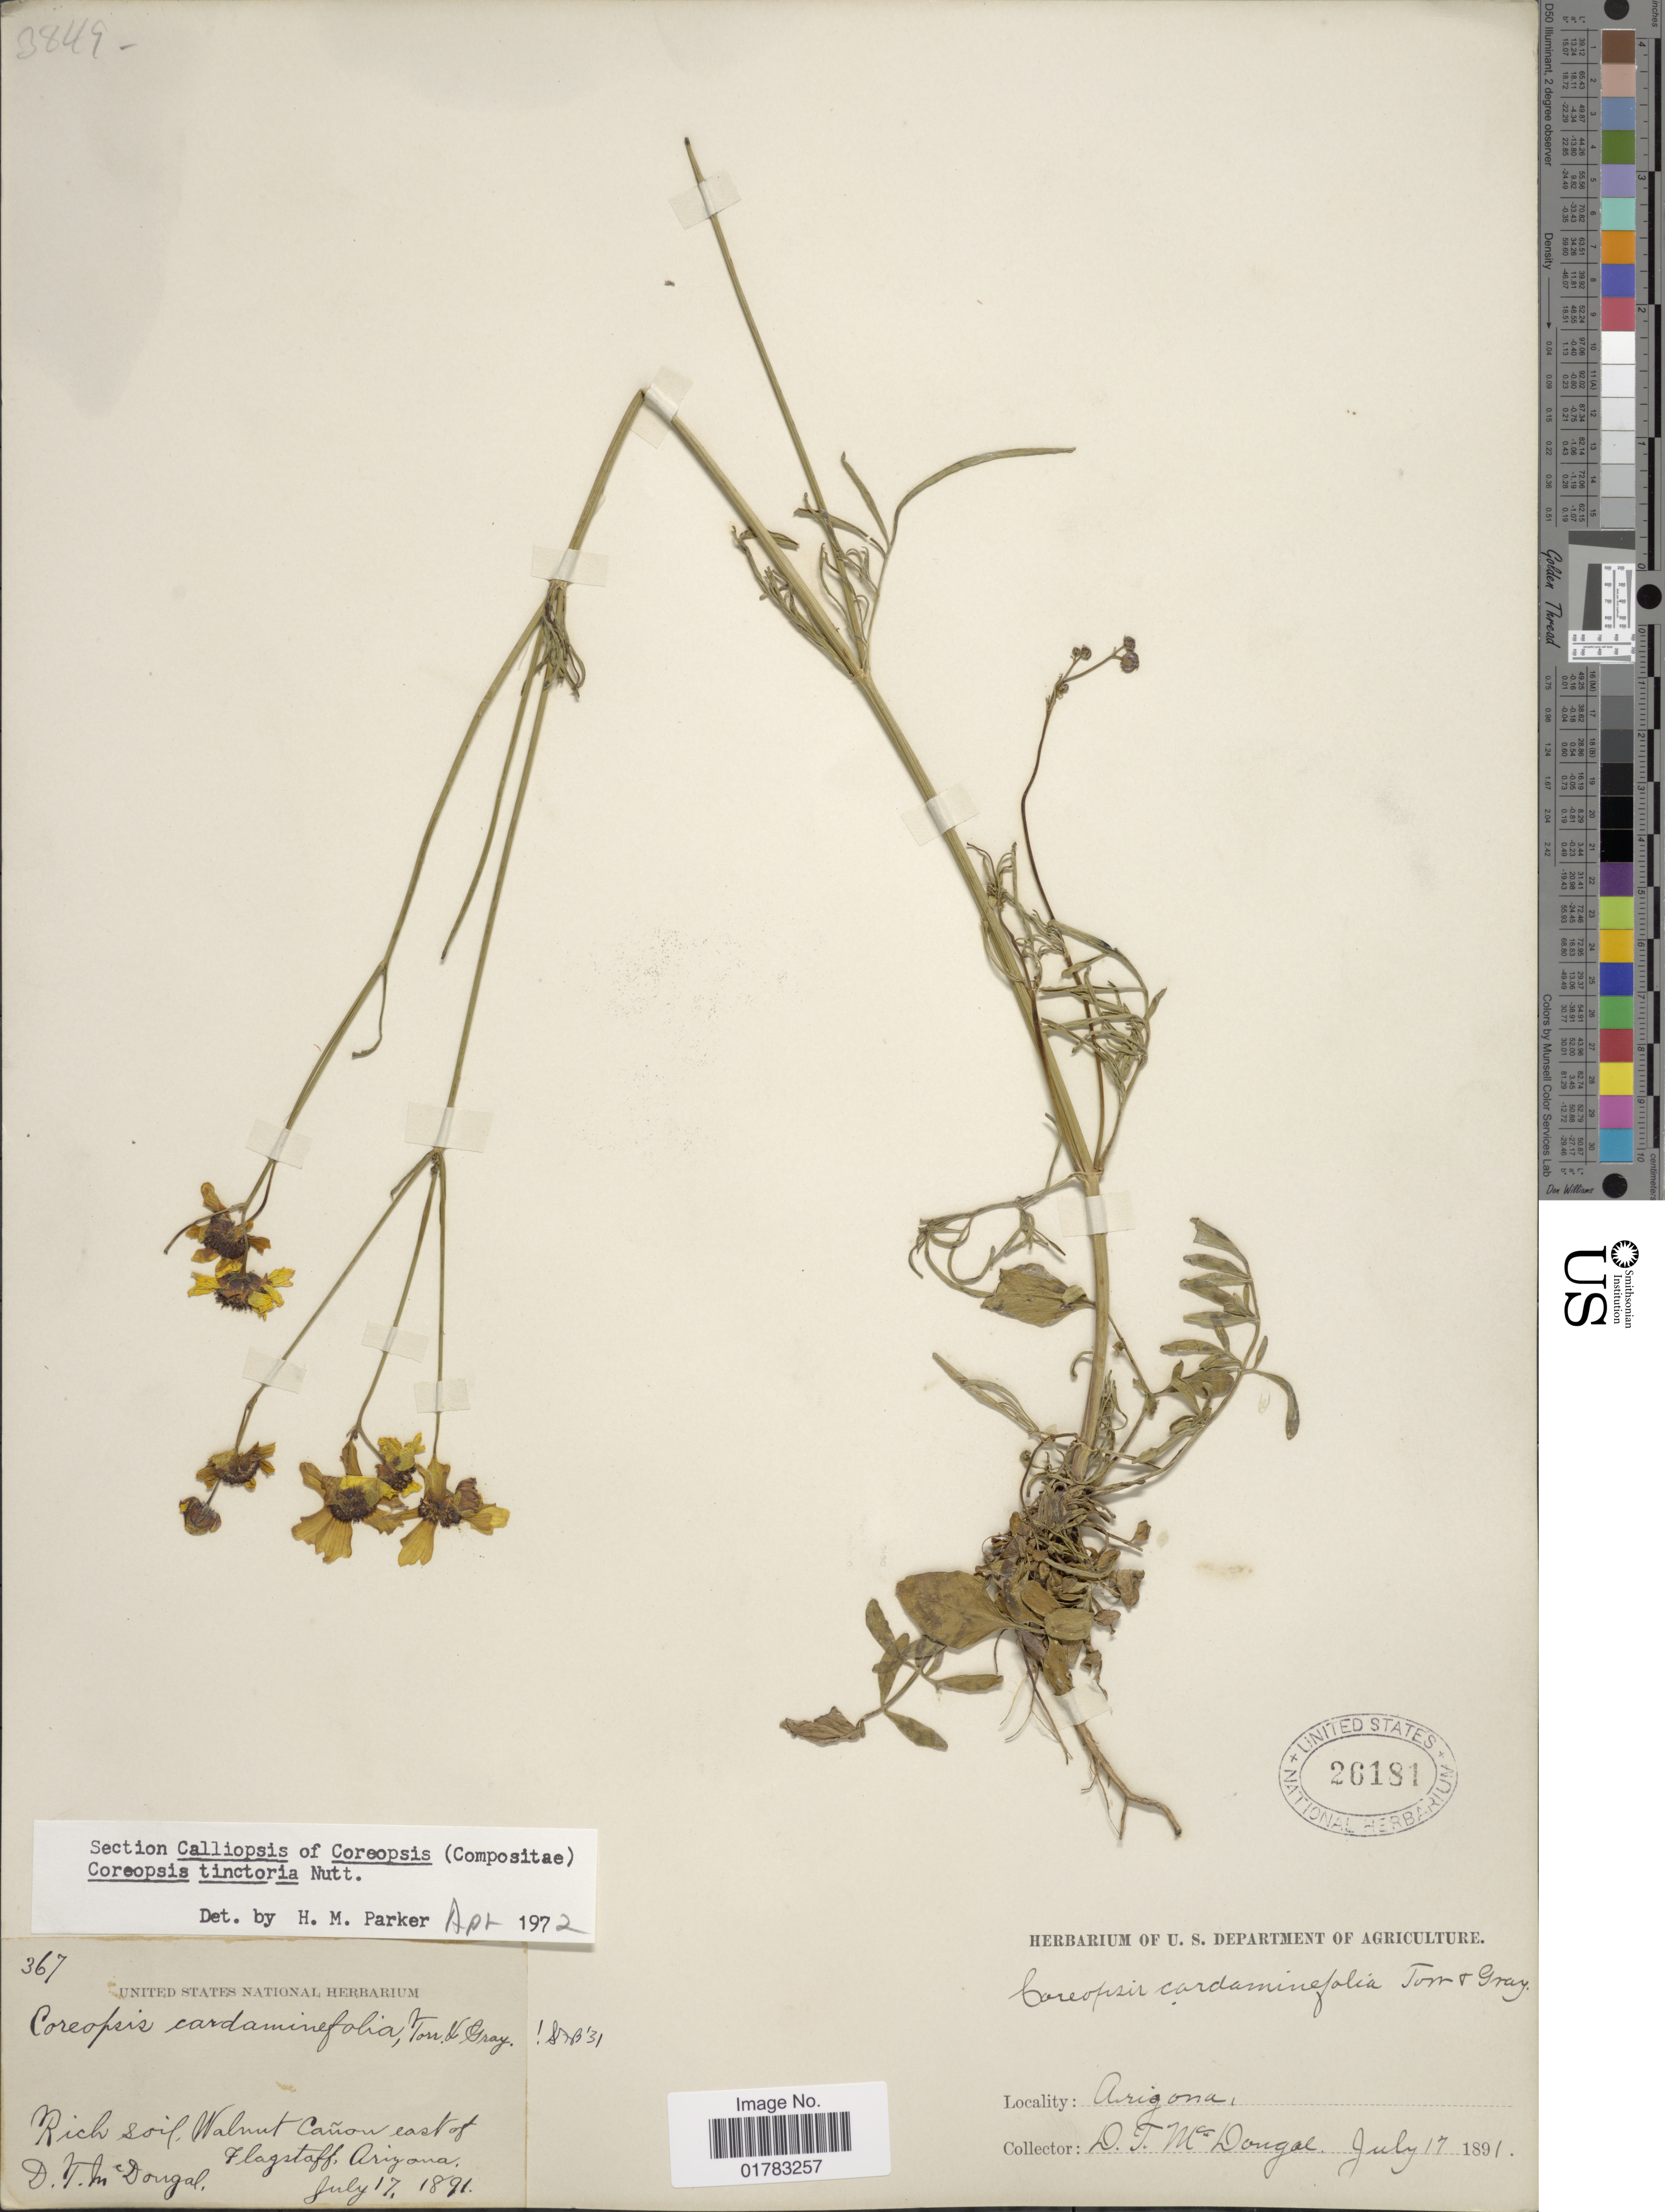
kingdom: Plantae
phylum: Tracheophyta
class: Magnoliopsida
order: Asterales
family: Asteraceae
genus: Coreopsis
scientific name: Coreopsis tinctoria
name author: Nutt.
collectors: D. Dongal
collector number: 3674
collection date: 1891-07-17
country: United States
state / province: Arizona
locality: Rich soil, Walnut Cañon east of Flagstaff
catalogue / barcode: US 26181